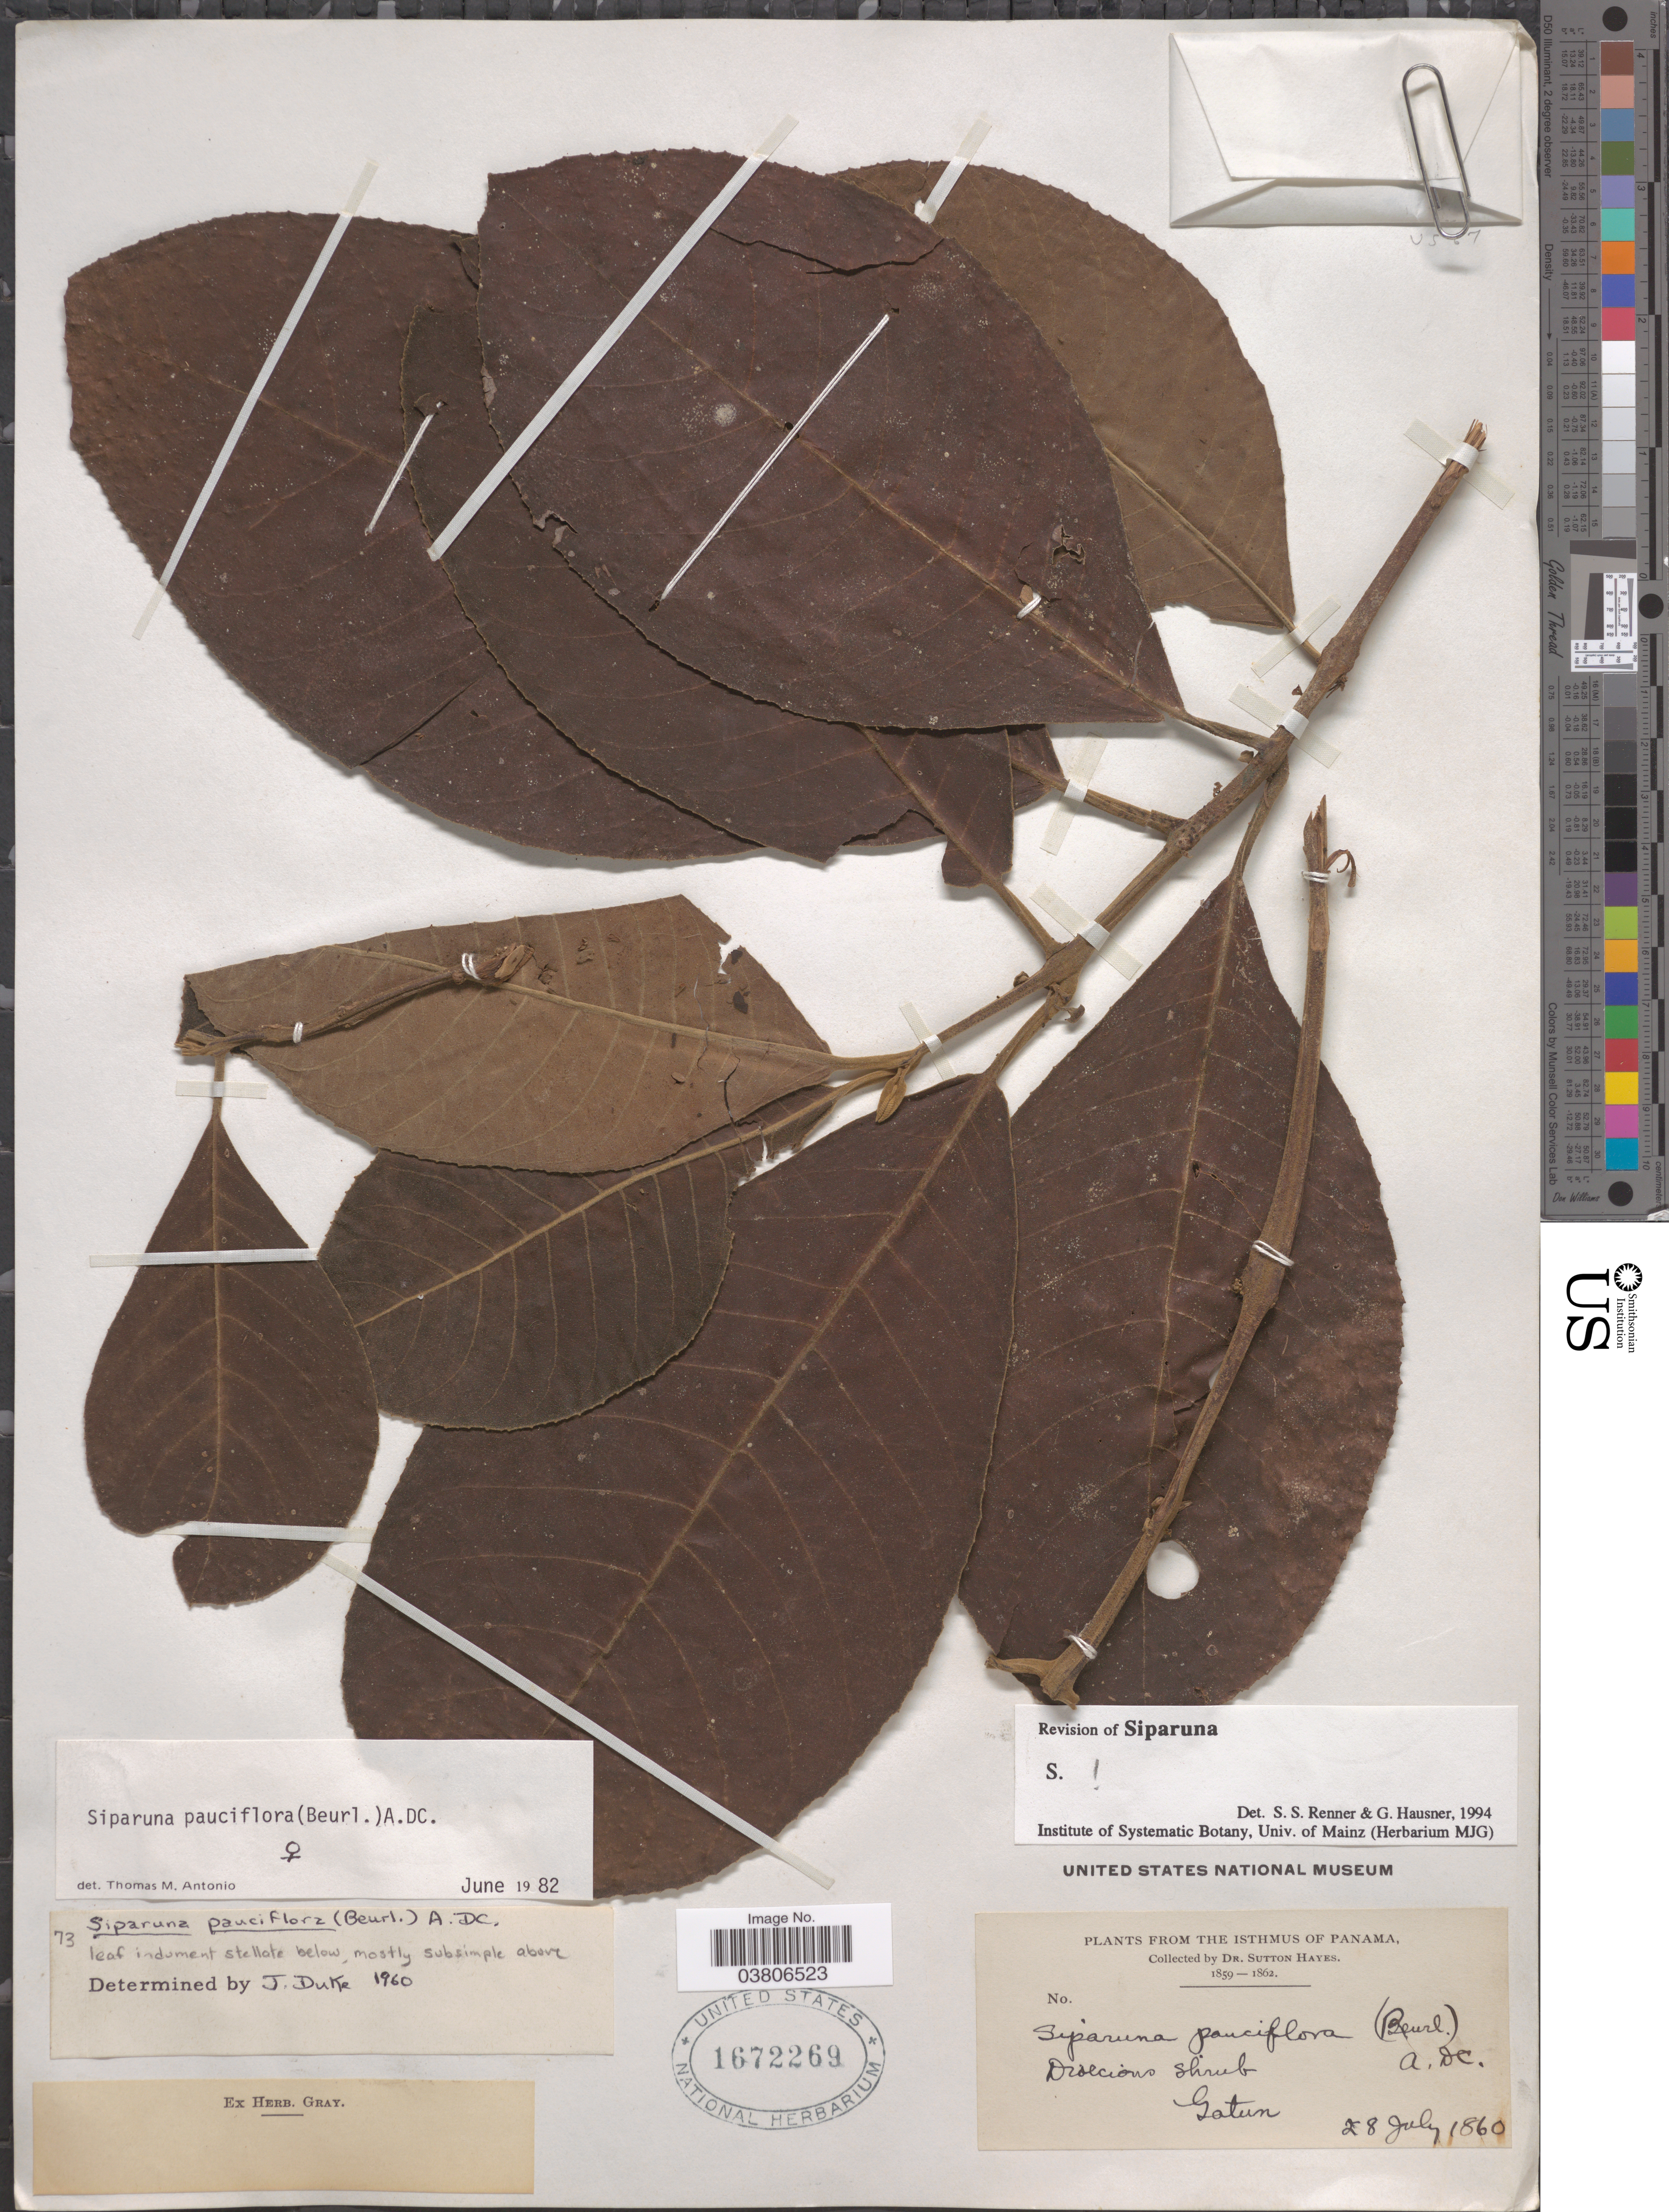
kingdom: Plantae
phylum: Tracheophyta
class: Magnoliopsida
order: Laurales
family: Siparunaceae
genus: Siparuna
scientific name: Siparuna pauciflora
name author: (Beurling) A. DC.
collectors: S. Hayes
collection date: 1860-07-28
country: Panama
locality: The Isthmus of Panama. Gatun.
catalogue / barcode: US 1672269